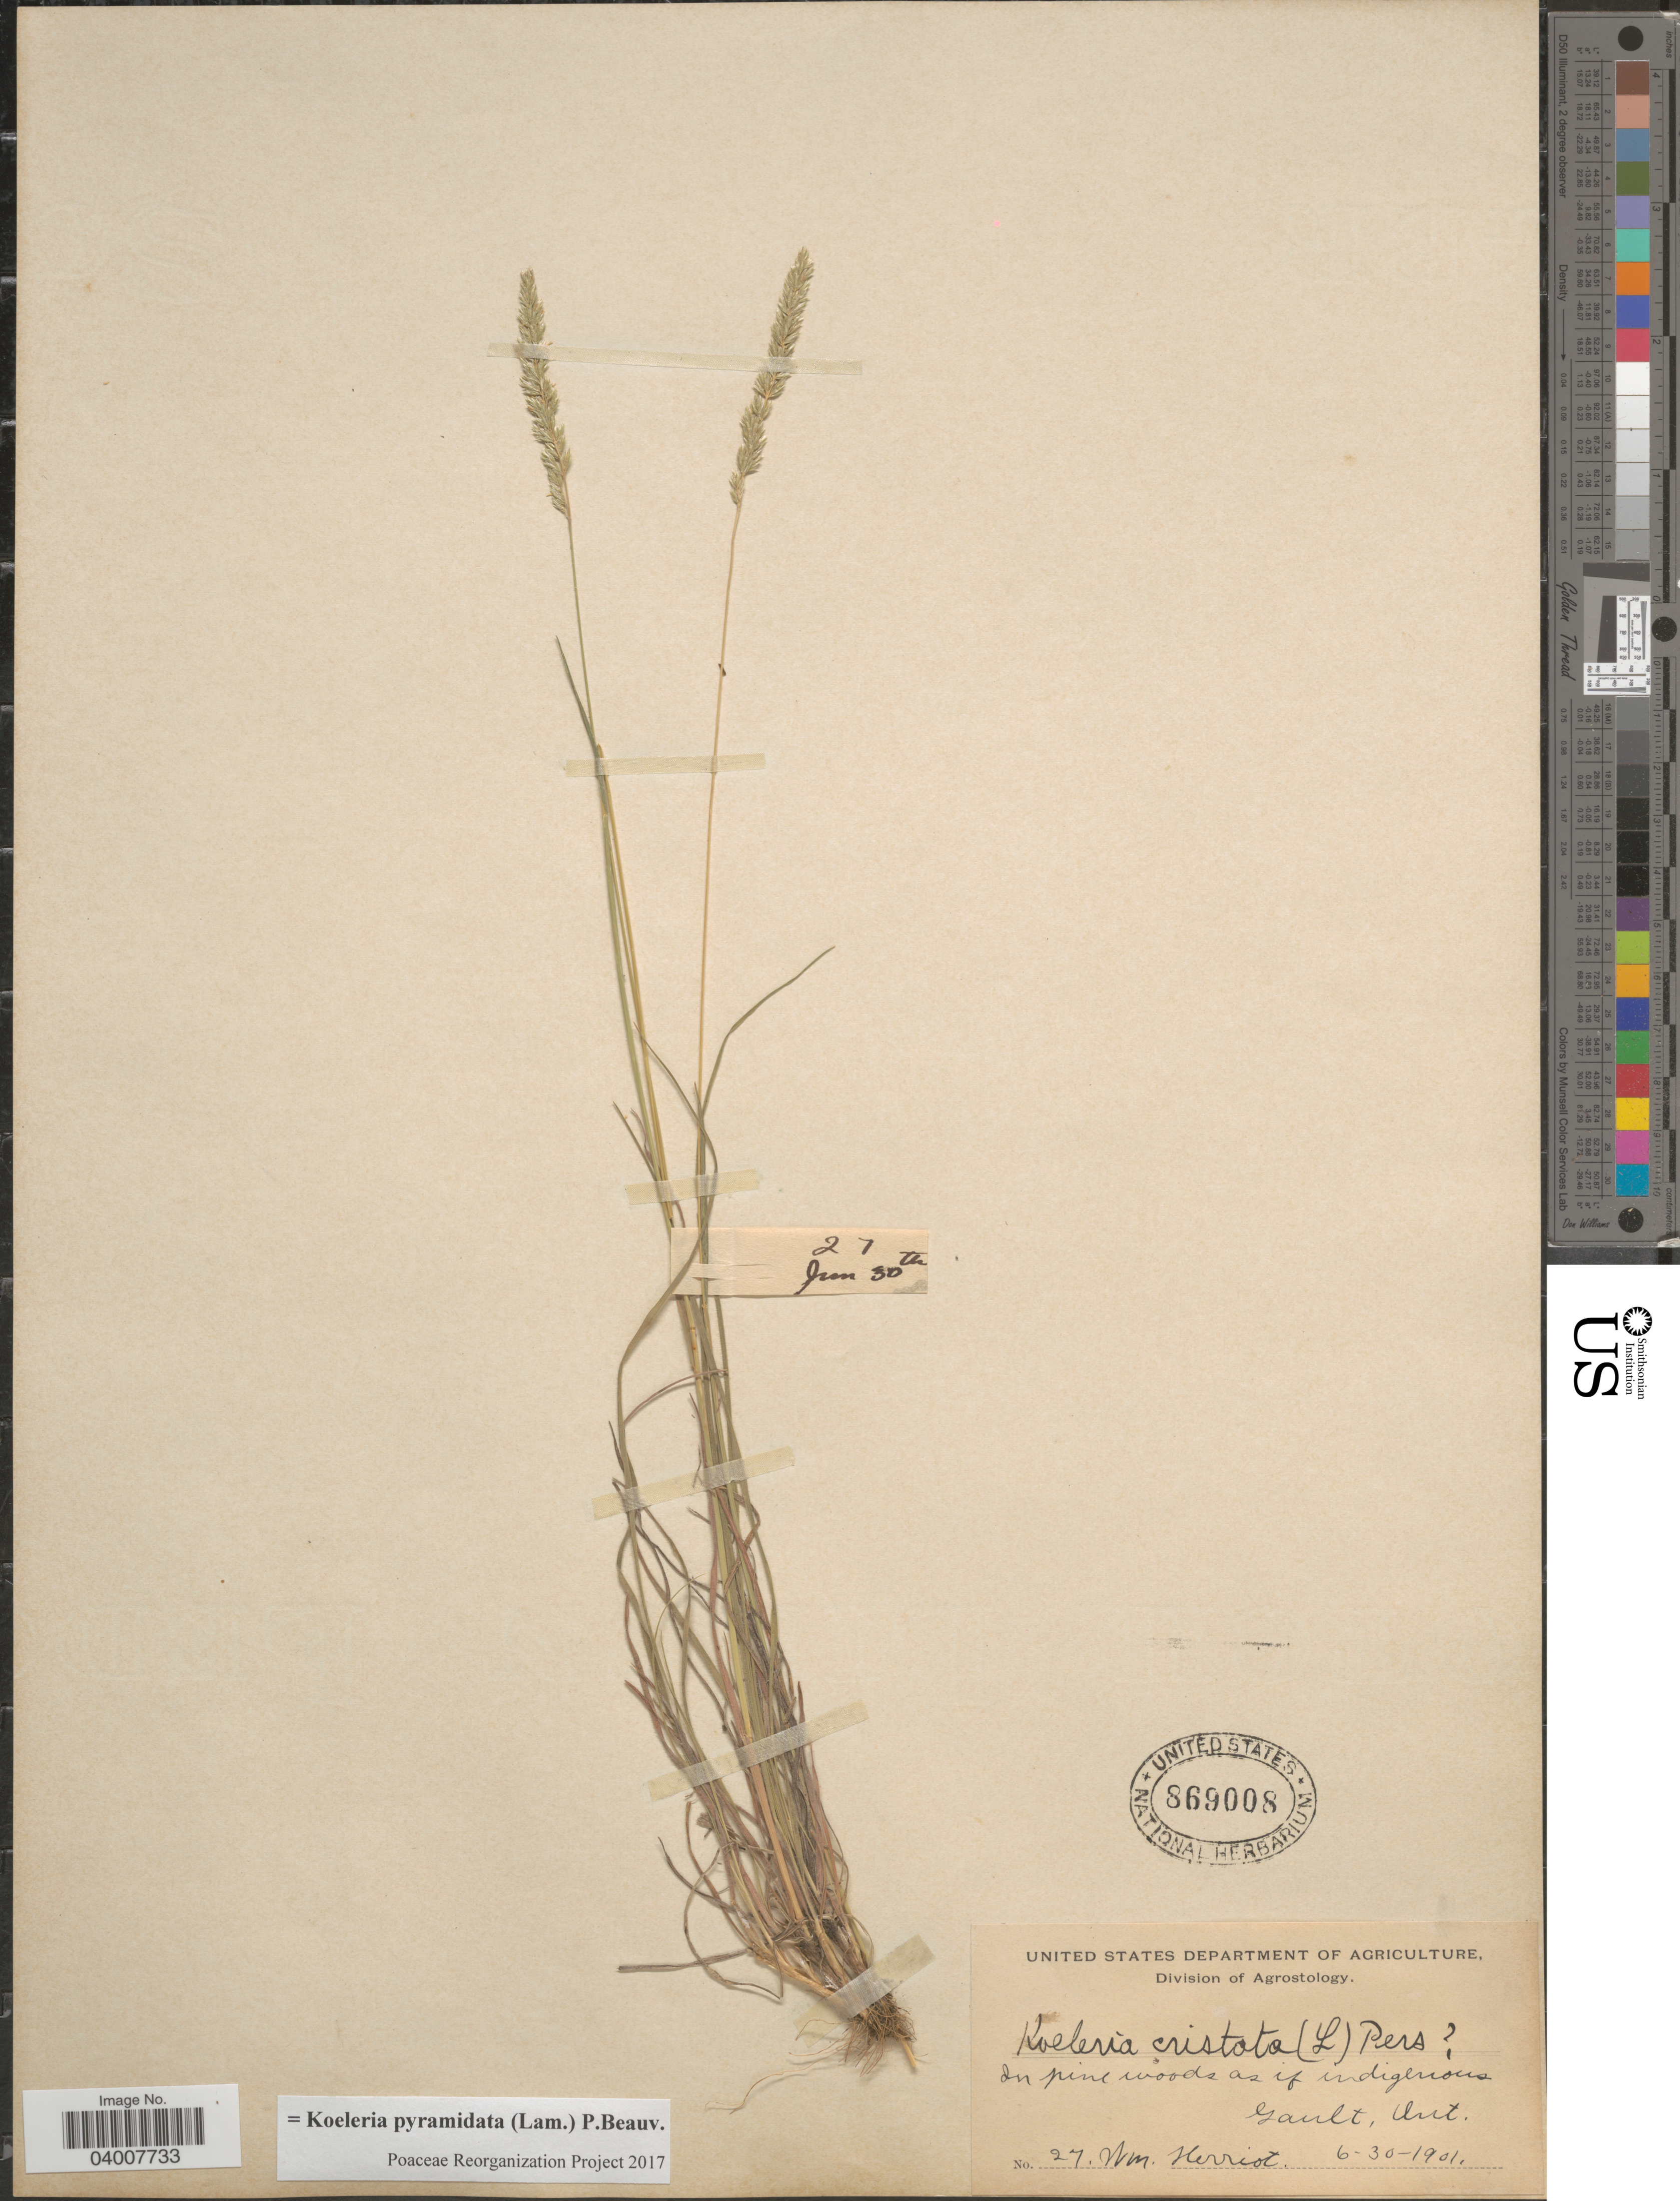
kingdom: Plantae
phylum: Tracheophyta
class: Liliopsida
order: Poales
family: Poaceae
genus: Koeleria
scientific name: Koeleria pyramidata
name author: (Lam.) P. Beauv.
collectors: W. Herriot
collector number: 27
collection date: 1901-06-30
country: Canada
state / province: Ontario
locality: Gault.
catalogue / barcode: US 869008